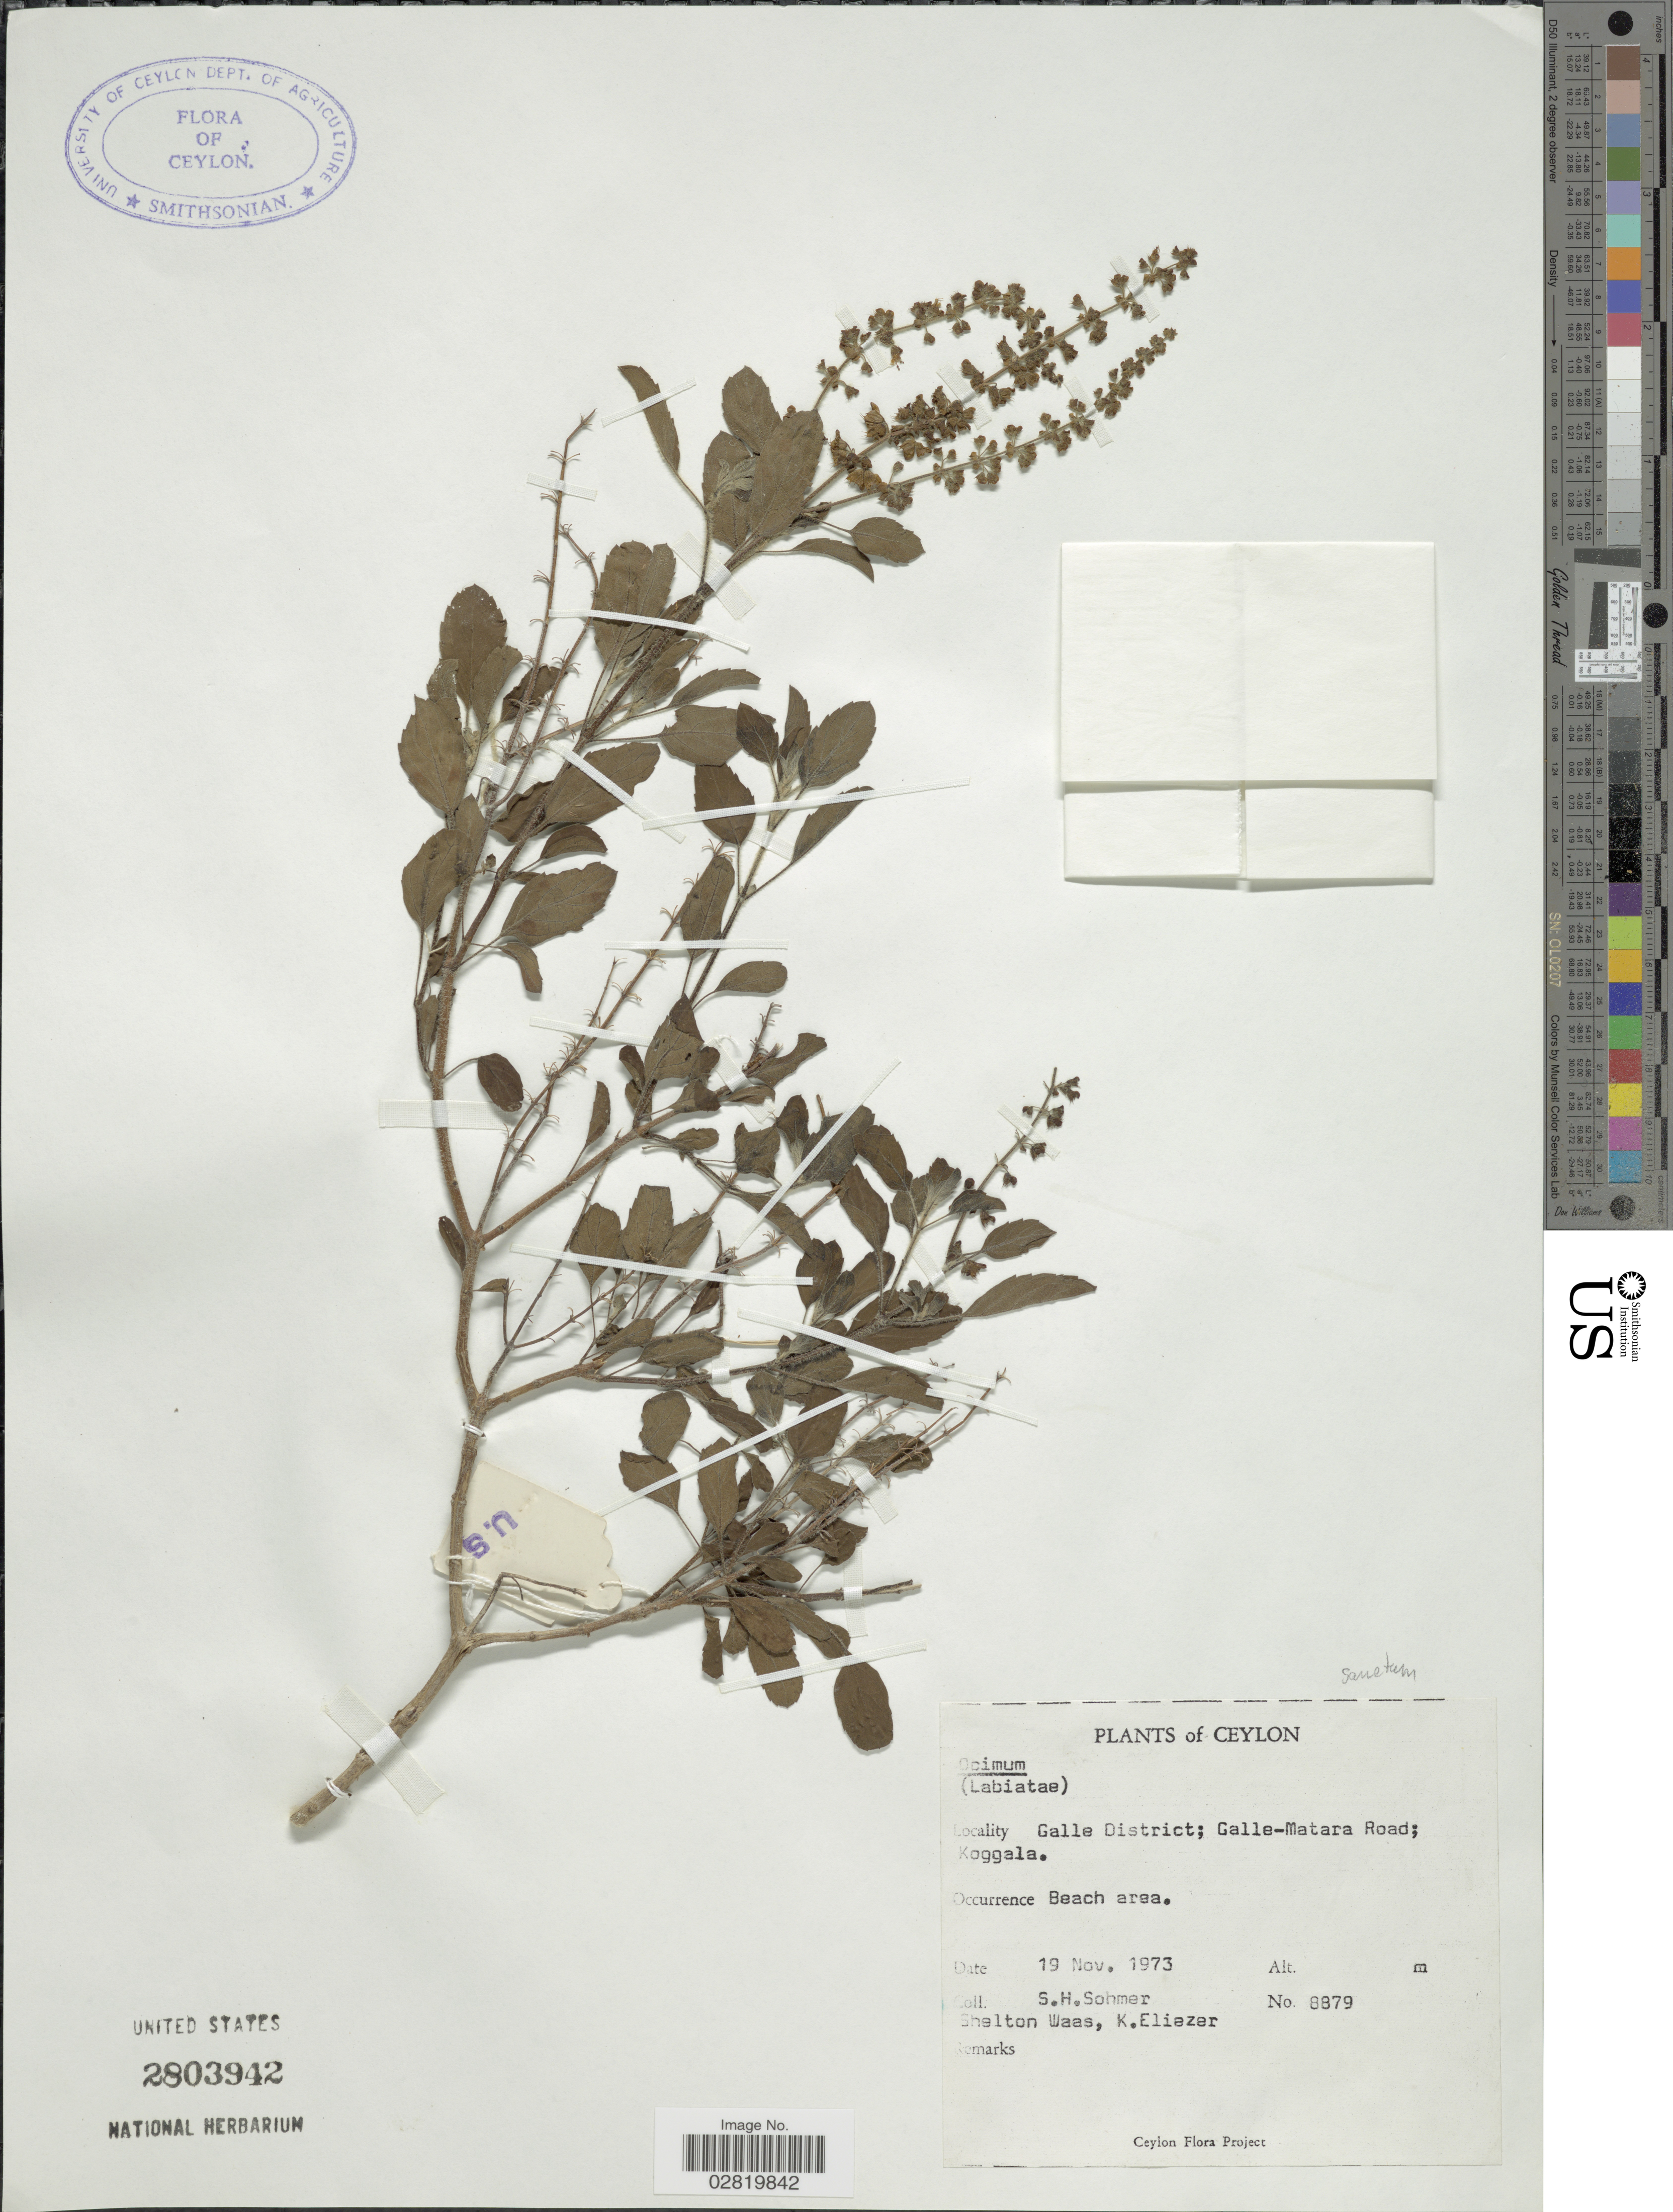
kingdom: Plantae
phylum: Tracheophyta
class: Magnoliopsida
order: Lamiales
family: Lamiaceae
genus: Ocimum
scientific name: Ocimum sanctum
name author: L.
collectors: S. H. Sohmer, S. Waas & K. Eliezer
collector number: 8879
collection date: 1973-11-19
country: Sri Lanka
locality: Ceylon, Galle District; Galle-Matara Road; Koggala.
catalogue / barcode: US 2803942